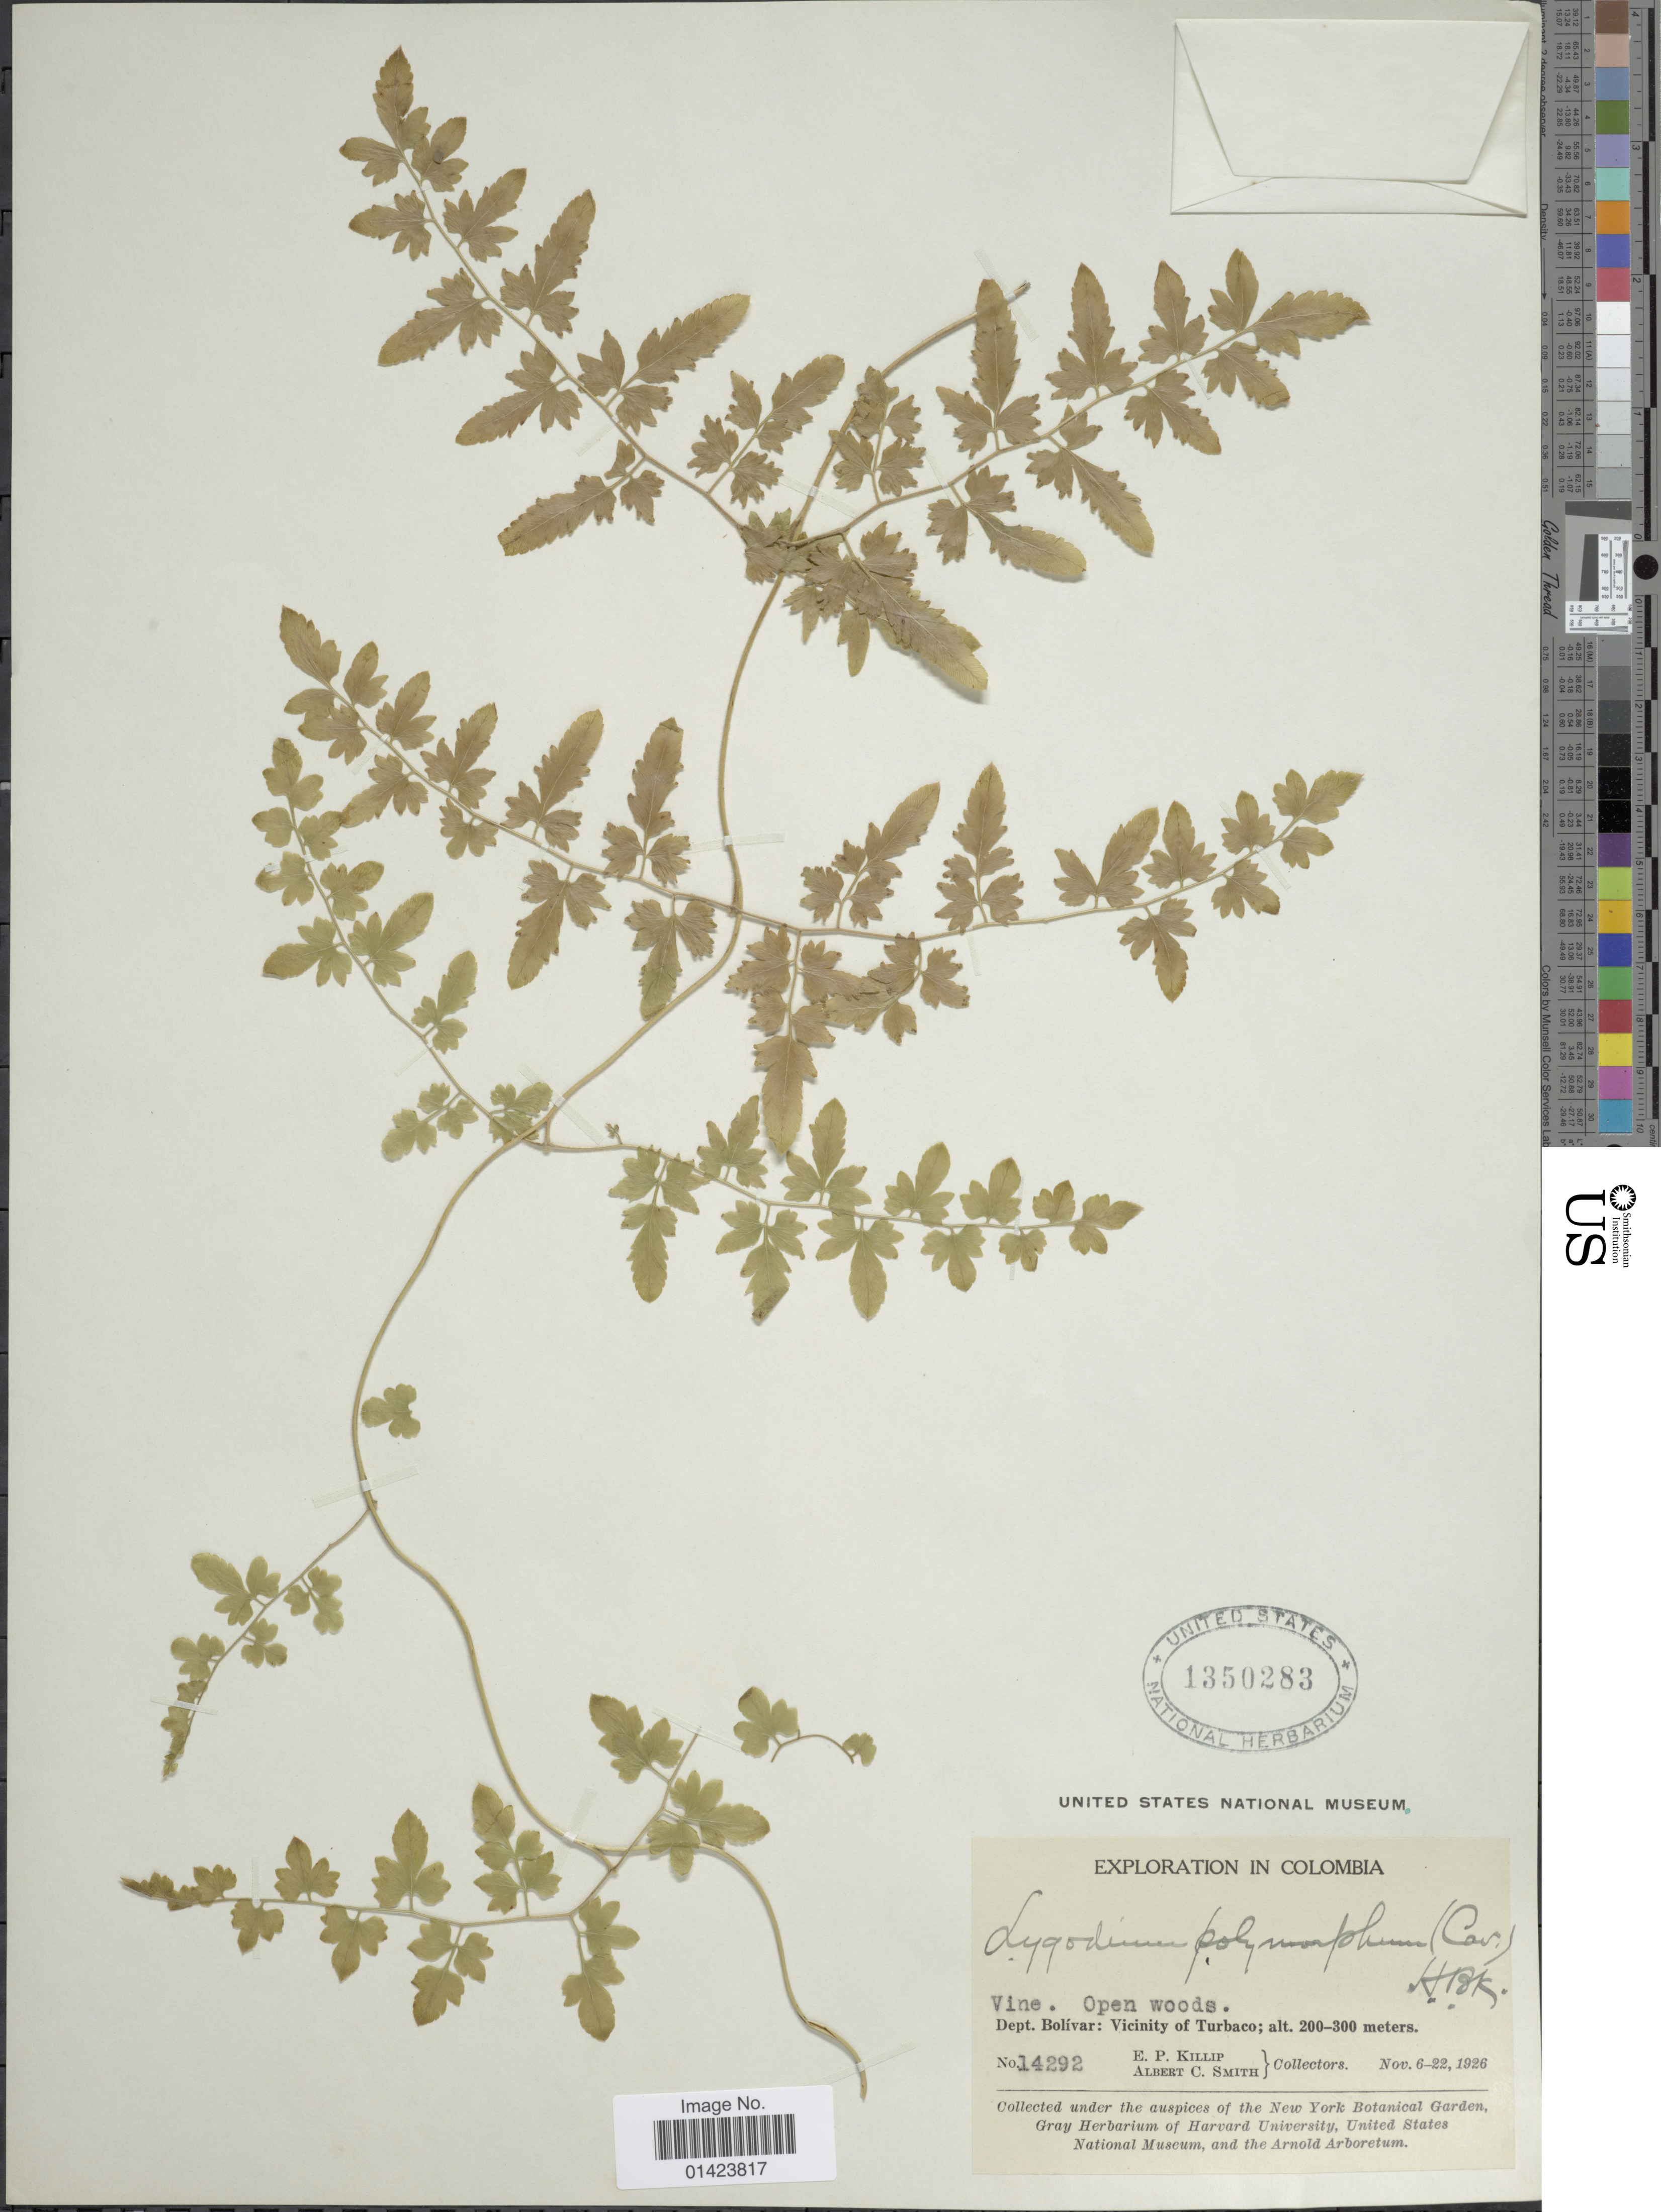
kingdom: Plantae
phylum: Tracheophyta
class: Polypodiopsida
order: Schizaeales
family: Lygodiaceae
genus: Lygodium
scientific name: Lygodium venustum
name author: Sw.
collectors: E. P. Killip & A. C. Smith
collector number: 14292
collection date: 1926-11-06/1926-11-22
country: Colombia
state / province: Bolívar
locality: Dept. Bolivar: Vicinity of Turbaco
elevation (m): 200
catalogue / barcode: US 1350283